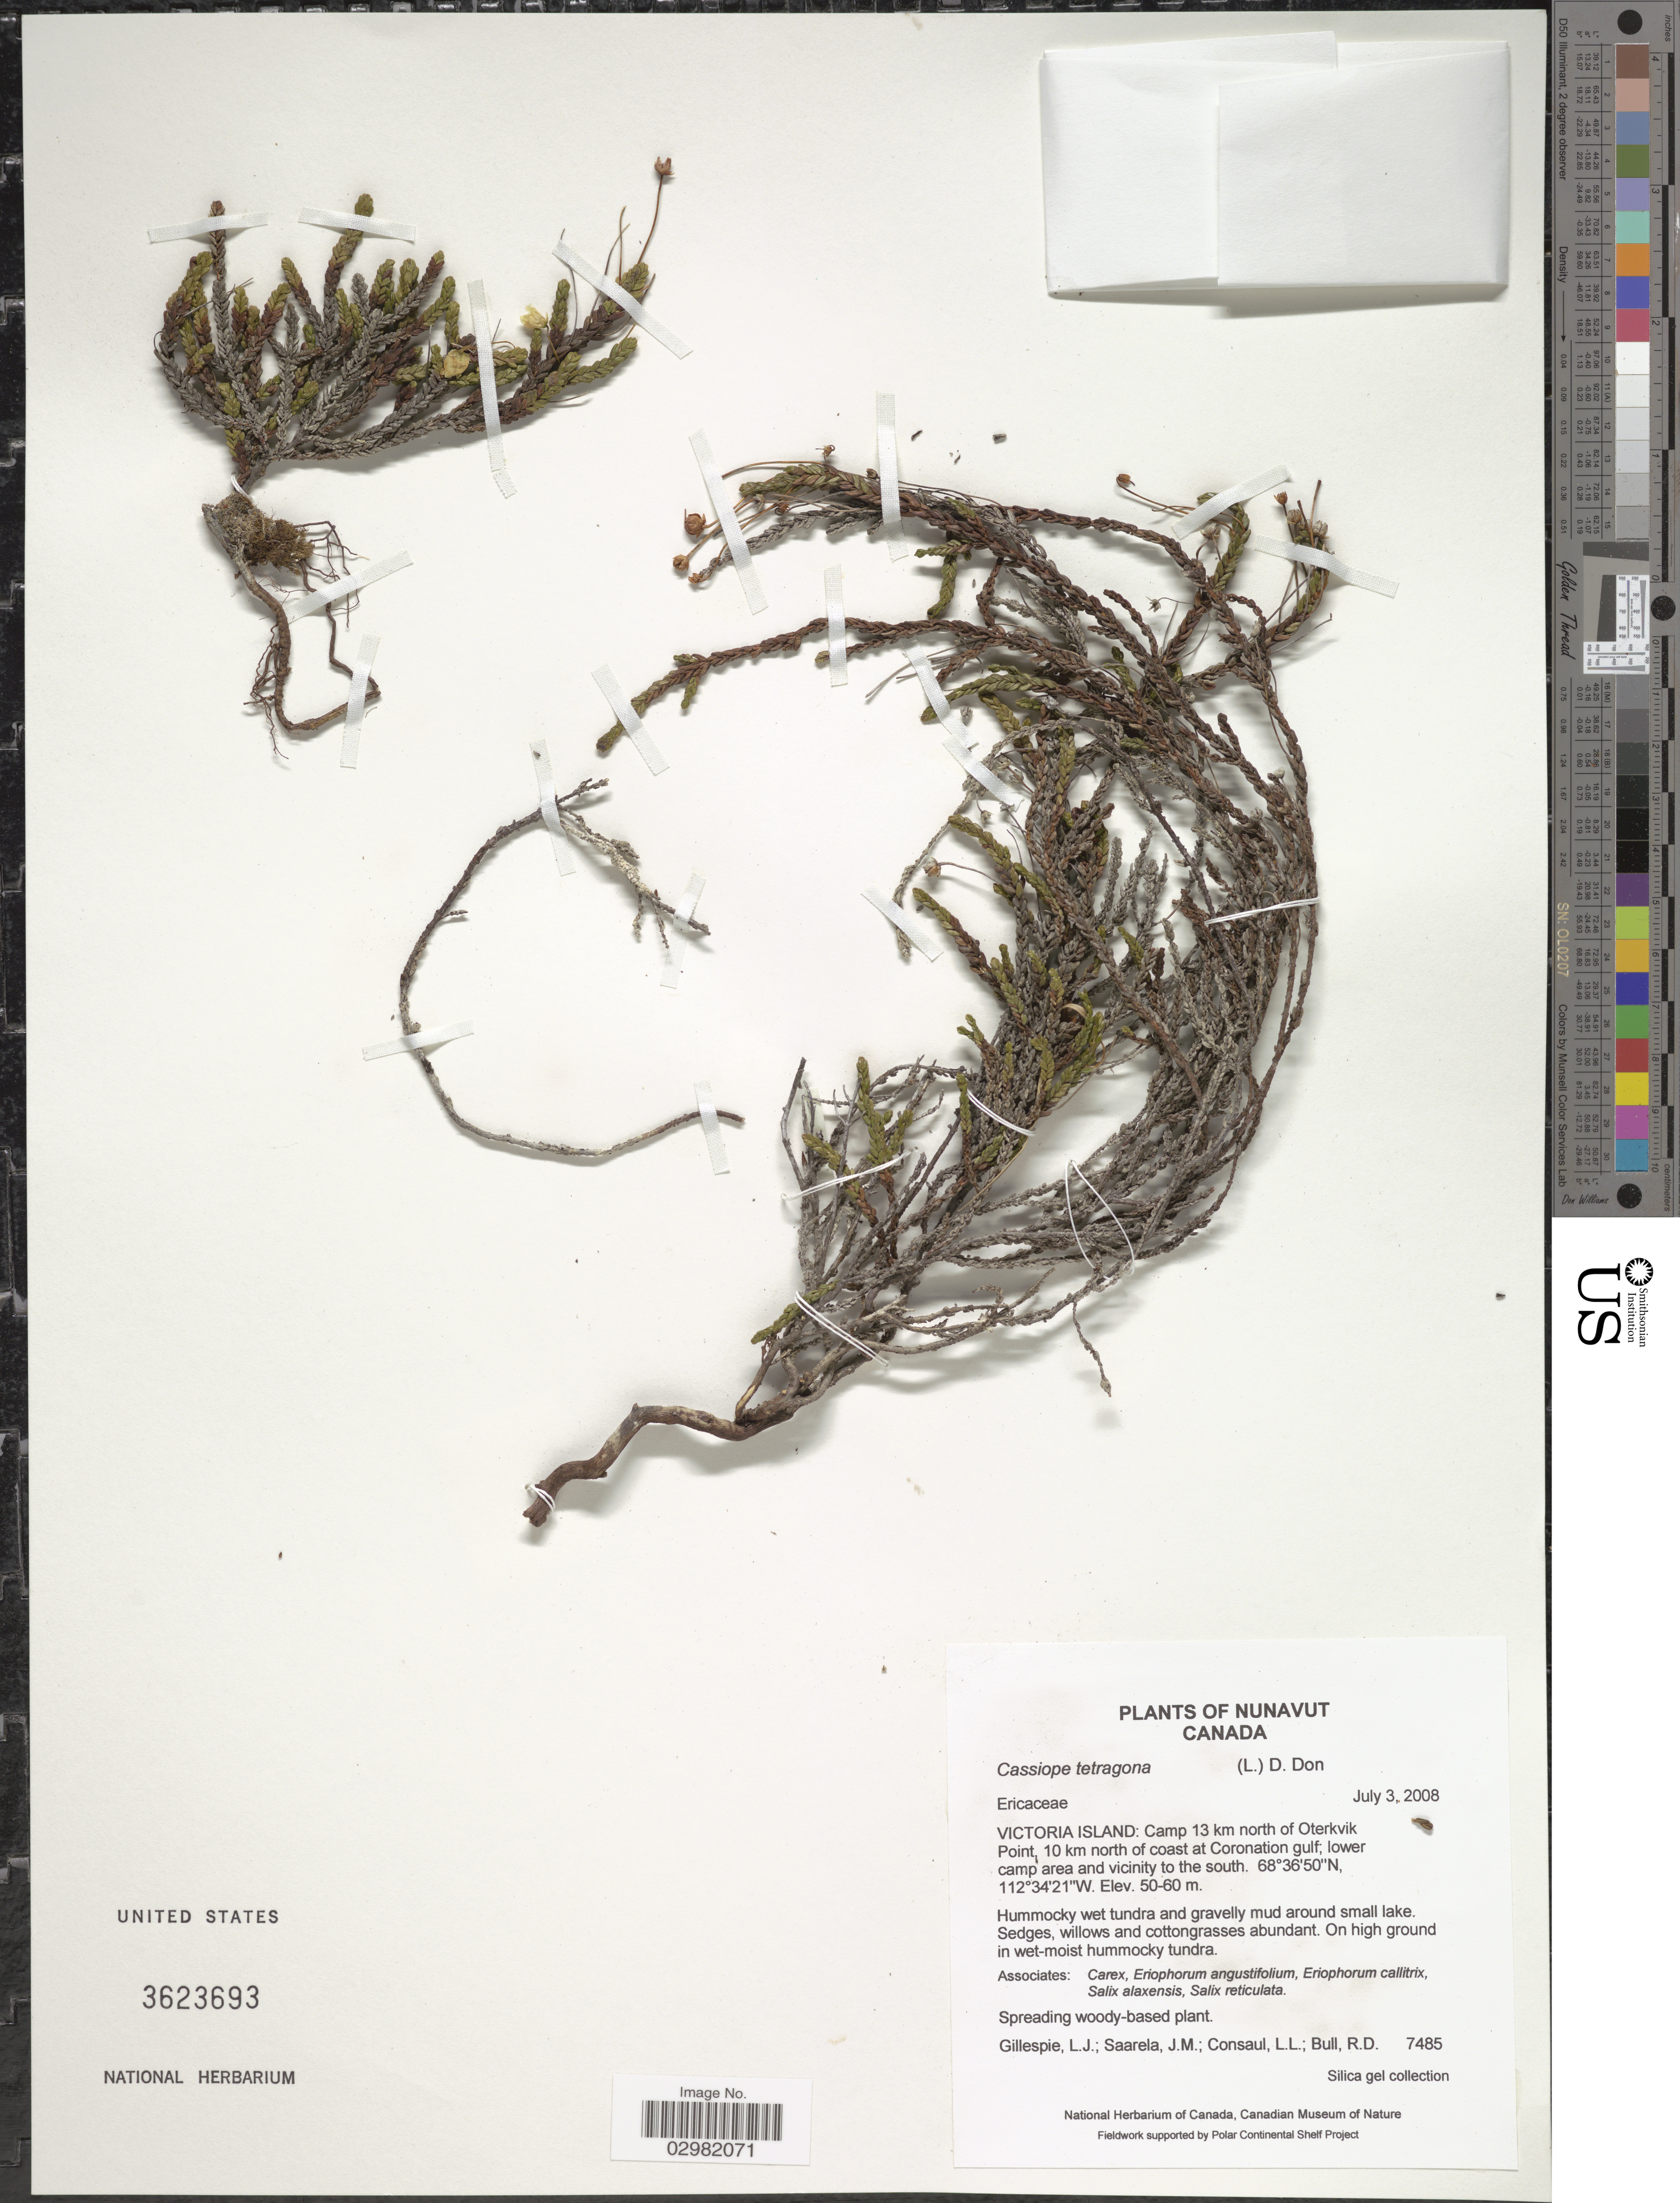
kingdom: Plantae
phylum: Tracheophyta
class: Magnoliopsida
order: Ericales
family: Ericaceae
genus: Cassiope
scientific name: Cassiope tetragona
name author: (L.) D. Don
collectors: L. Gillespie, J. Saarela, L. Consaul & R. Bull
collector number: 7485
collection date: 2008-07-03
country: Canada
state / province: Nunavut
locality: Victoria Island: Camp 13 km north of Oterkvik Point, 10 km north of coast at Coronation gulf; lower camp area and vicinity to the south.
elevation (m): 50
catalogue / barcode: US 3623693